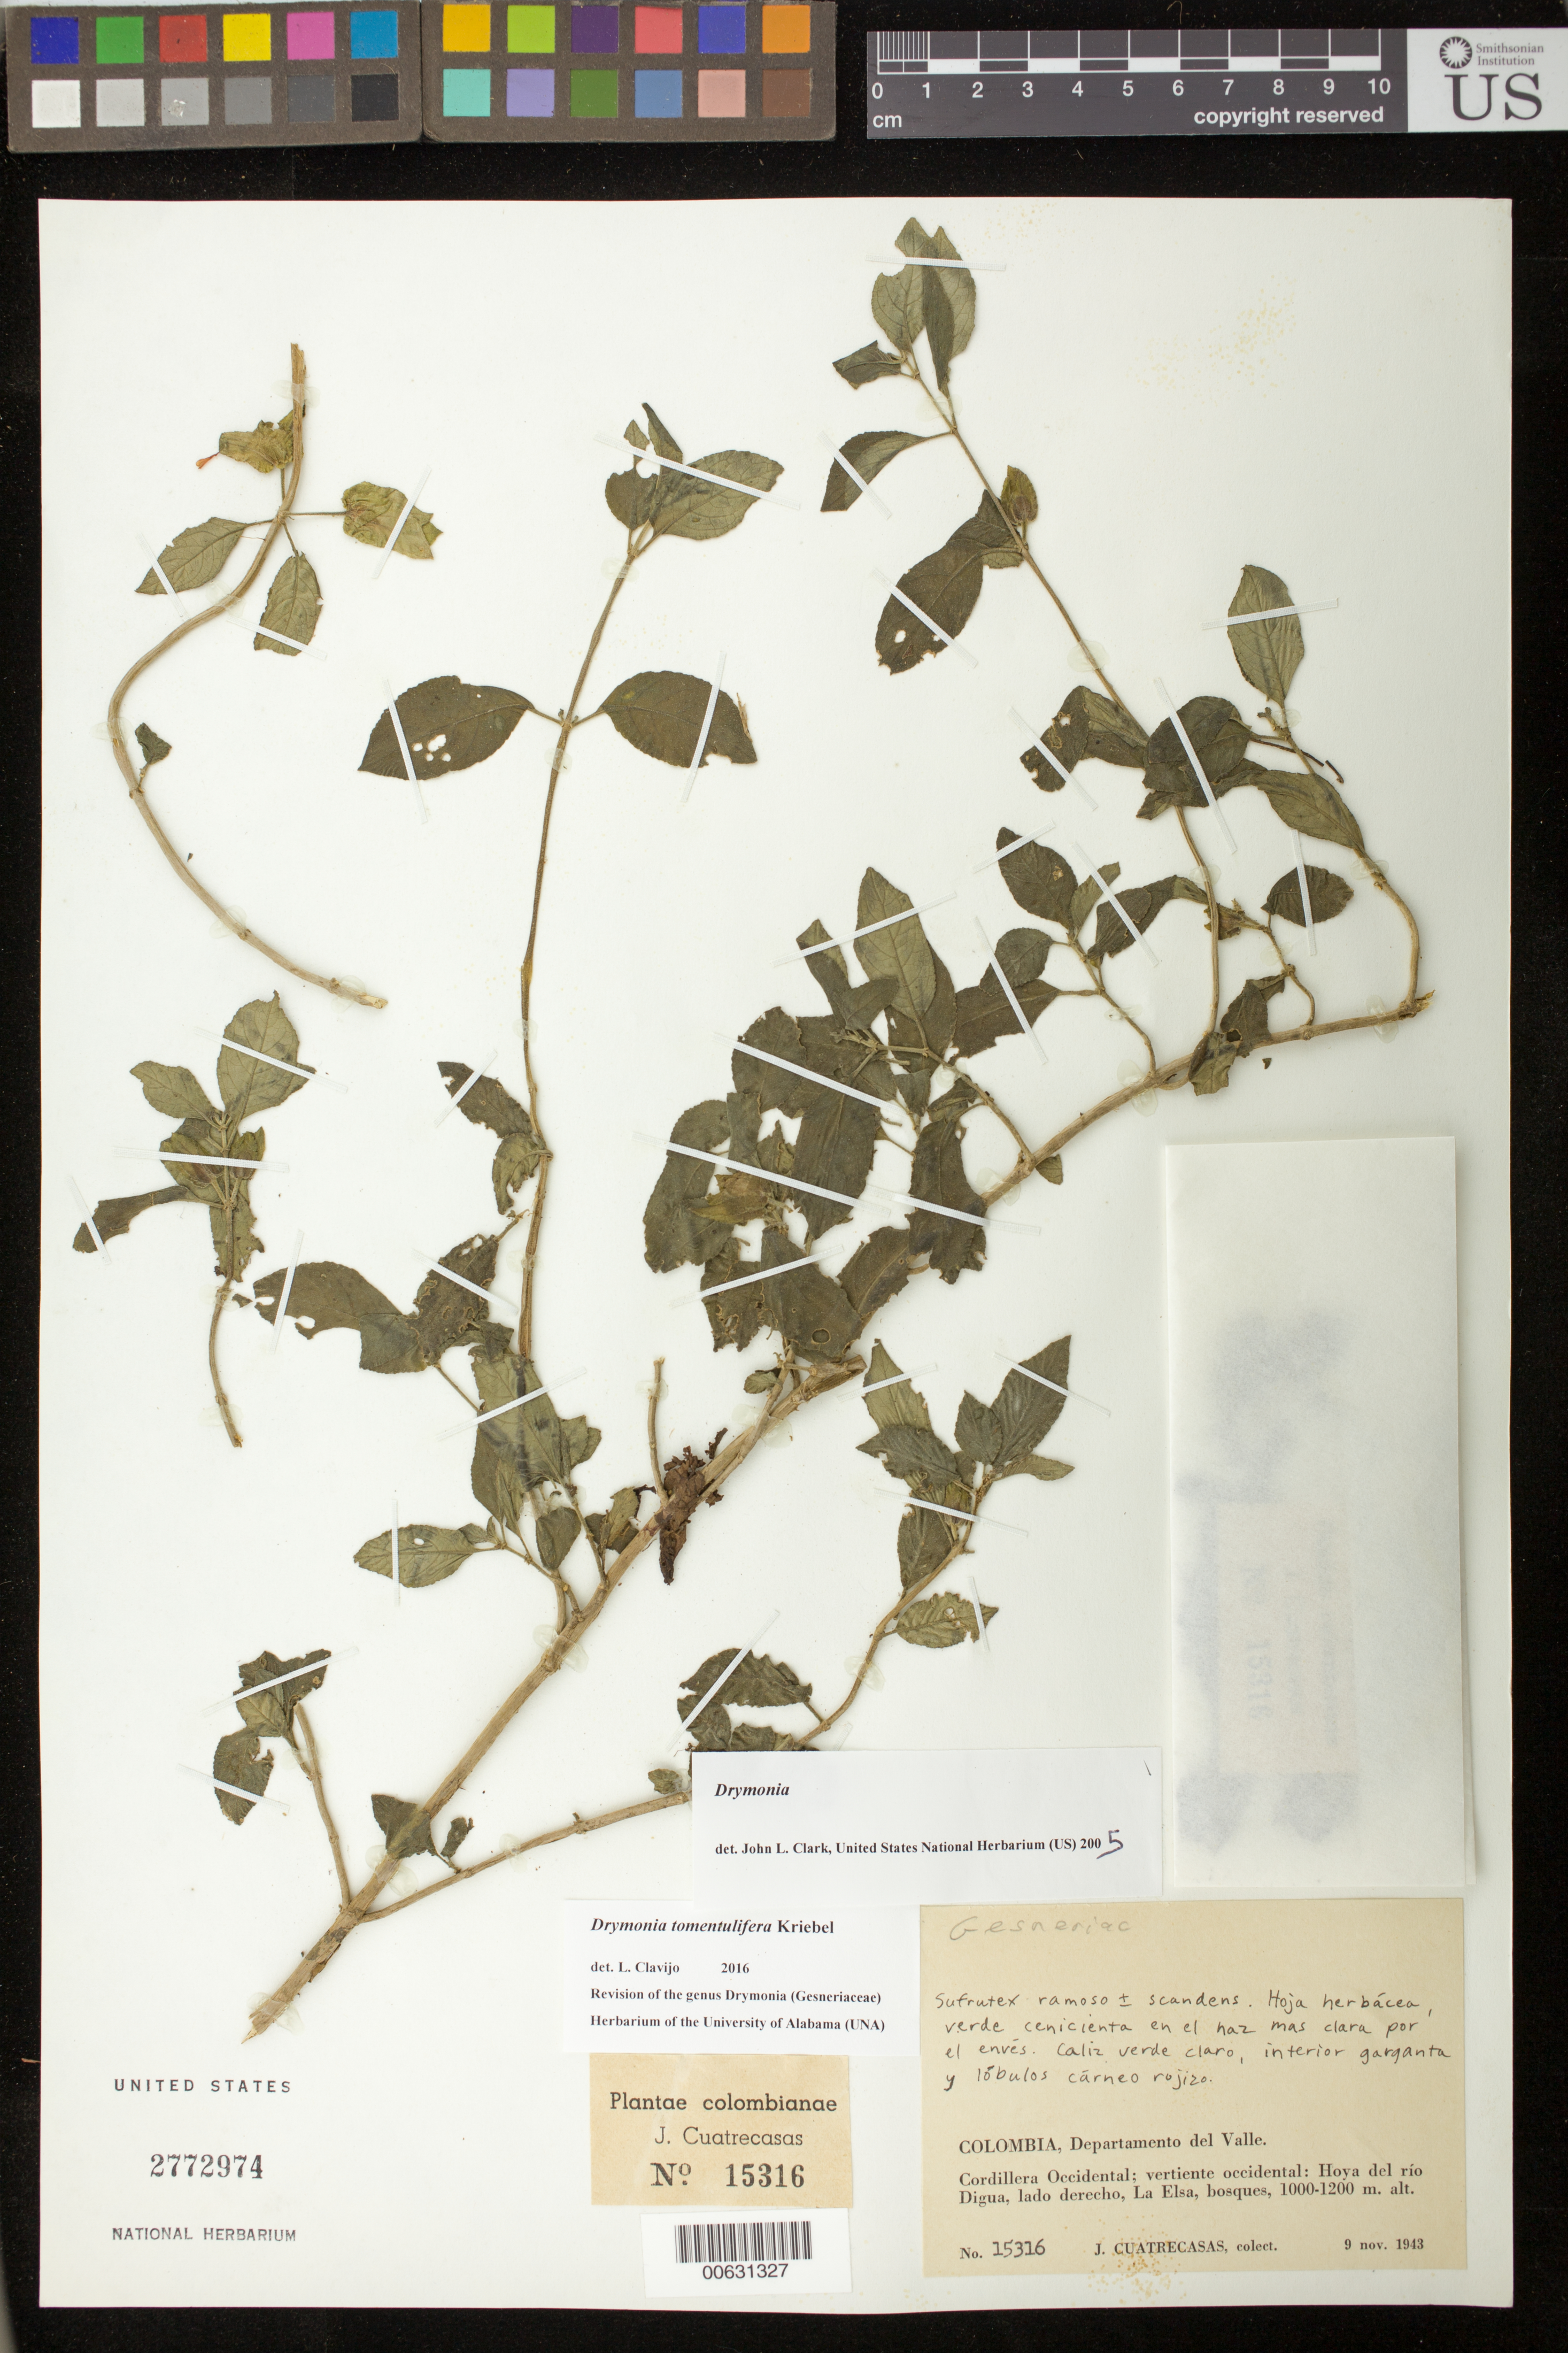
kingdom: Plantae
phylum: Tracheophyta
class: Magnoliopsida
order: Lamiales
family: Gesneriaceae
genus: Drymonia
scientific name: Drymonia tomentulifera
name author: Kriebel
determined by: Clavijo, L.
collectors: J. Cuatrecasas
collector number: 15316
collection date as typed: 09 Nov 1943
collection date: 1943-11-09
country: Colombia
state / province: Valle del Cauca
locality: Cordillera Occidental; vertiente occidental: Hoya del río Digua, lad derecho, La Elsa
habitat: Bosques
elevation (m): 1000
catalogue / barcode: US 2772974